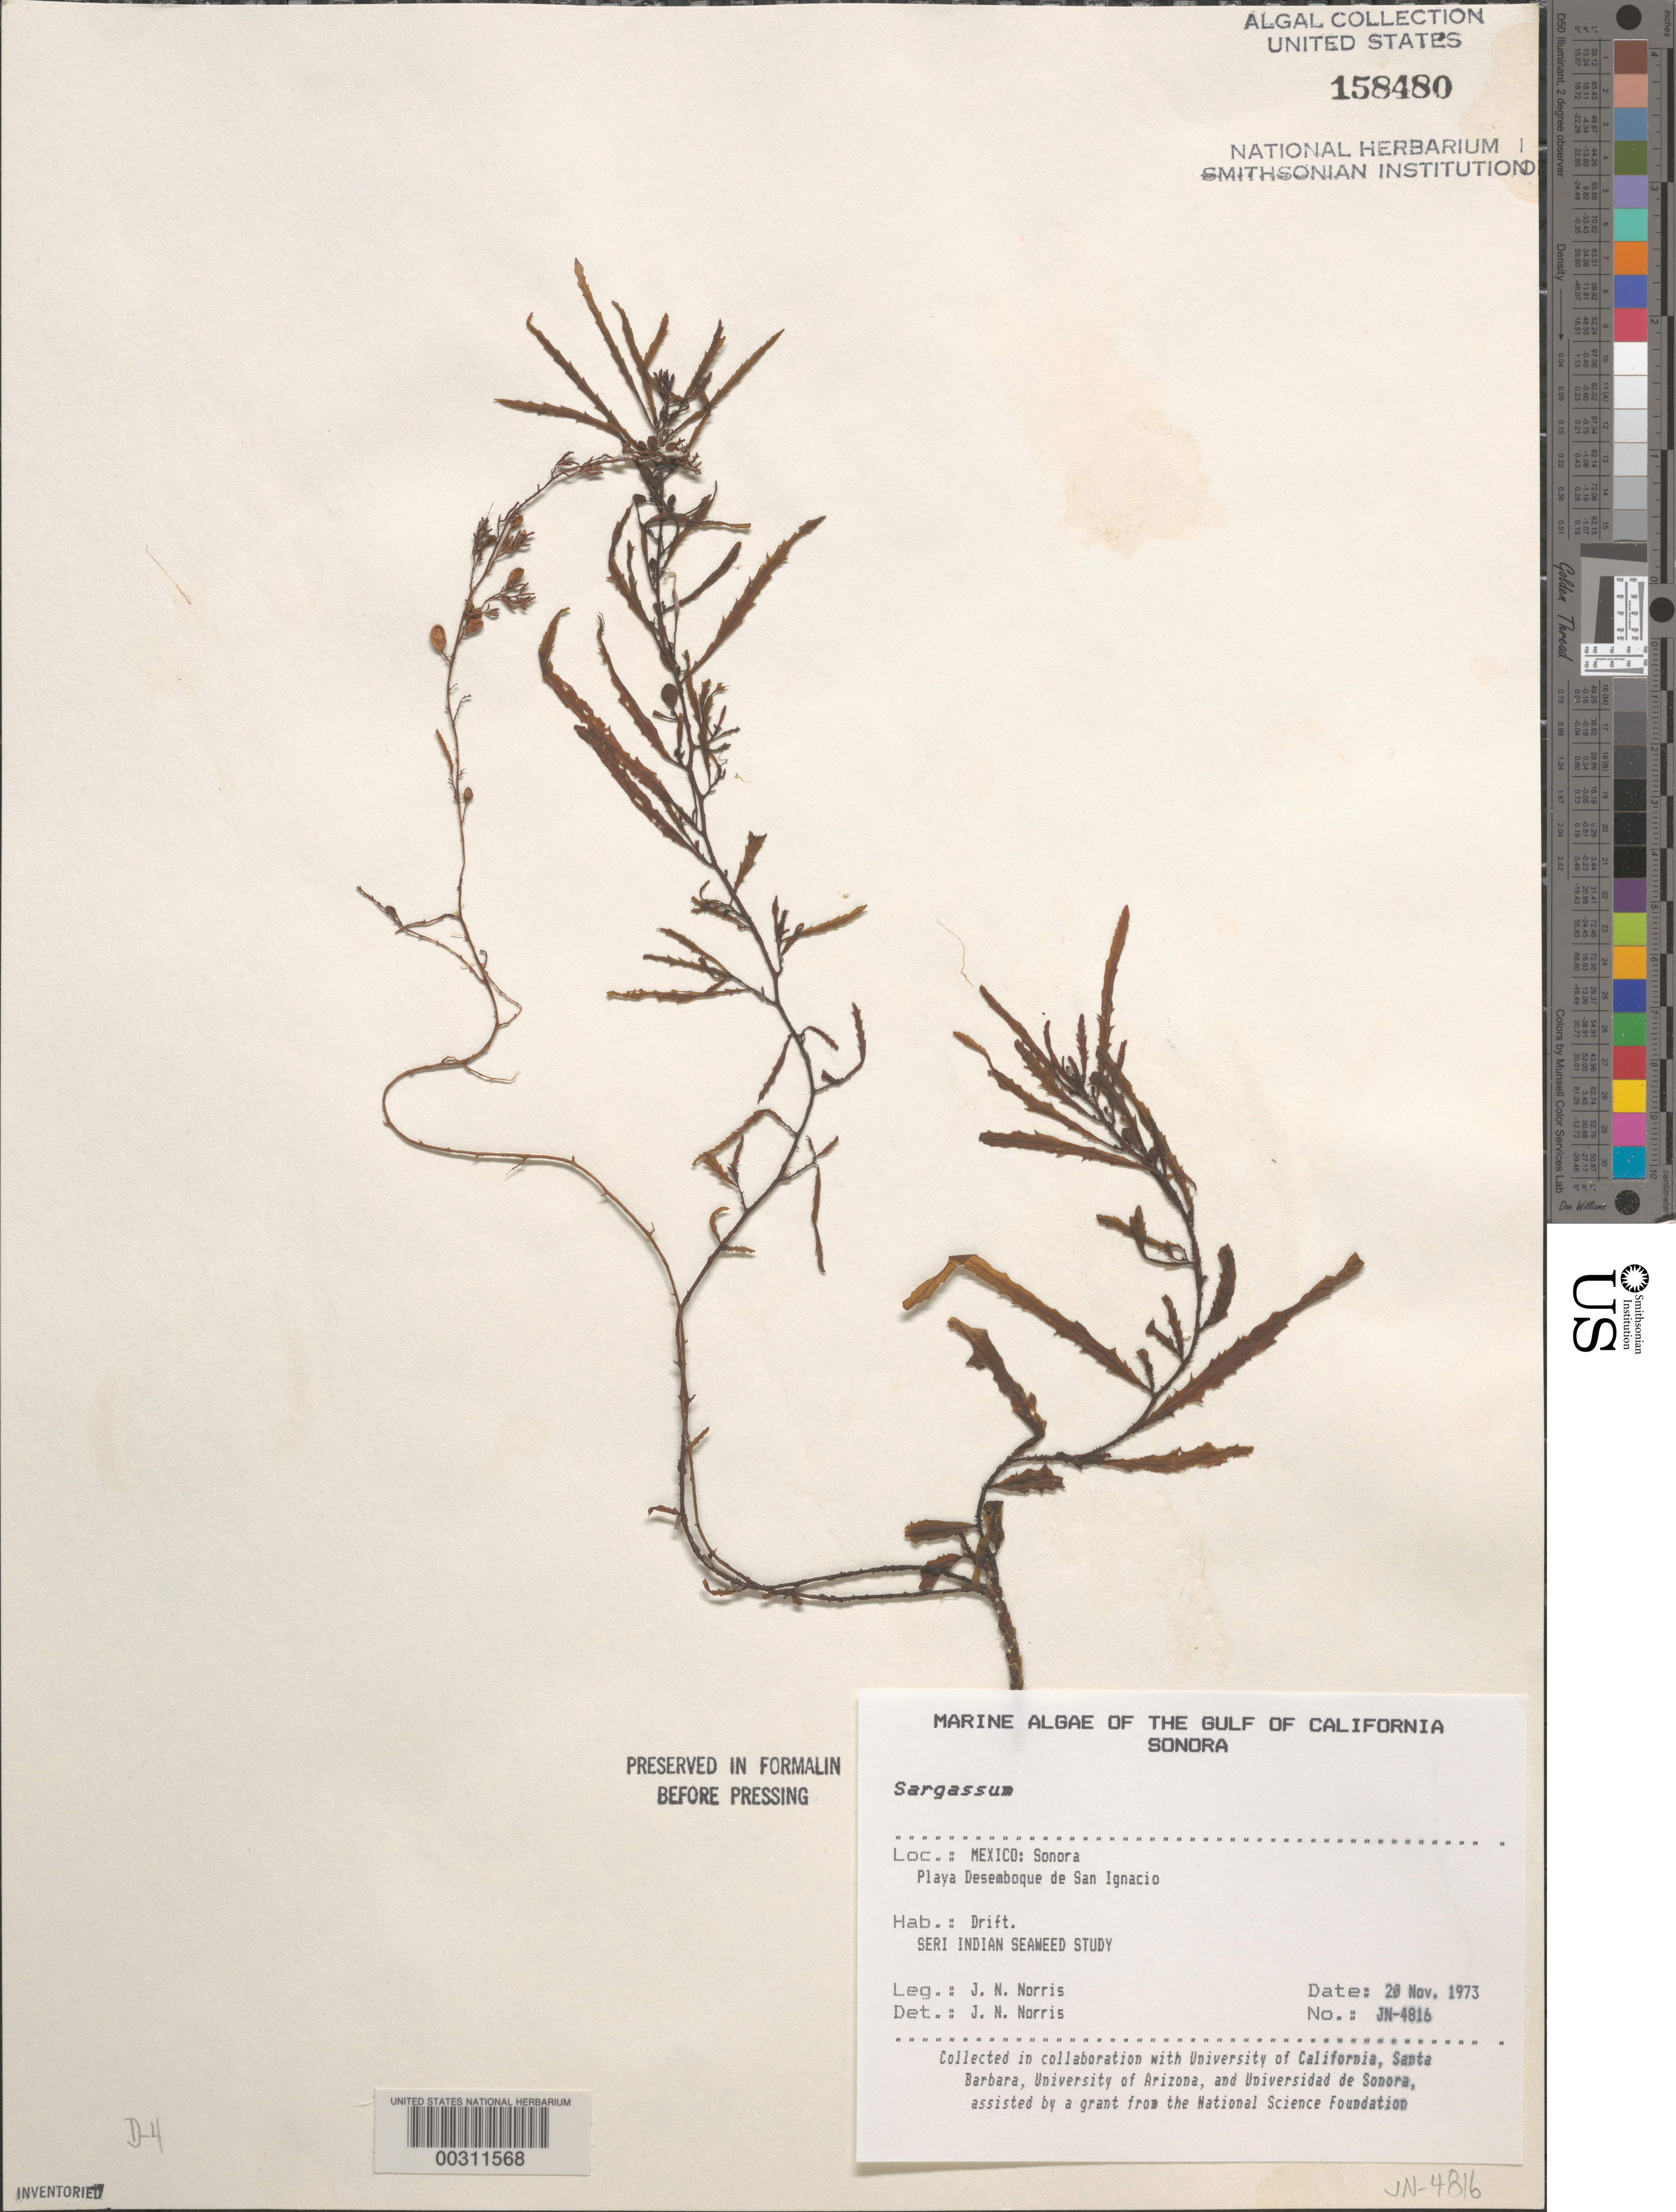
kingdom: Chromista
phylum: Ochrophyta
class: Phaeophyceae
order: Fucales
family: Sargassaceae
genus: Sargassum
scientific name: Sargassum sp.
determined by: Norris, James N.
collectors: J. N. Norris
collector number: JN-4816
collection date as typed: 20 Nov 1973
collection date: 1973-11-20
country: Mexico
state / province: Sonora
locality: Playa Desemboque de San Ignacio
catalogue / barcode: US 158480